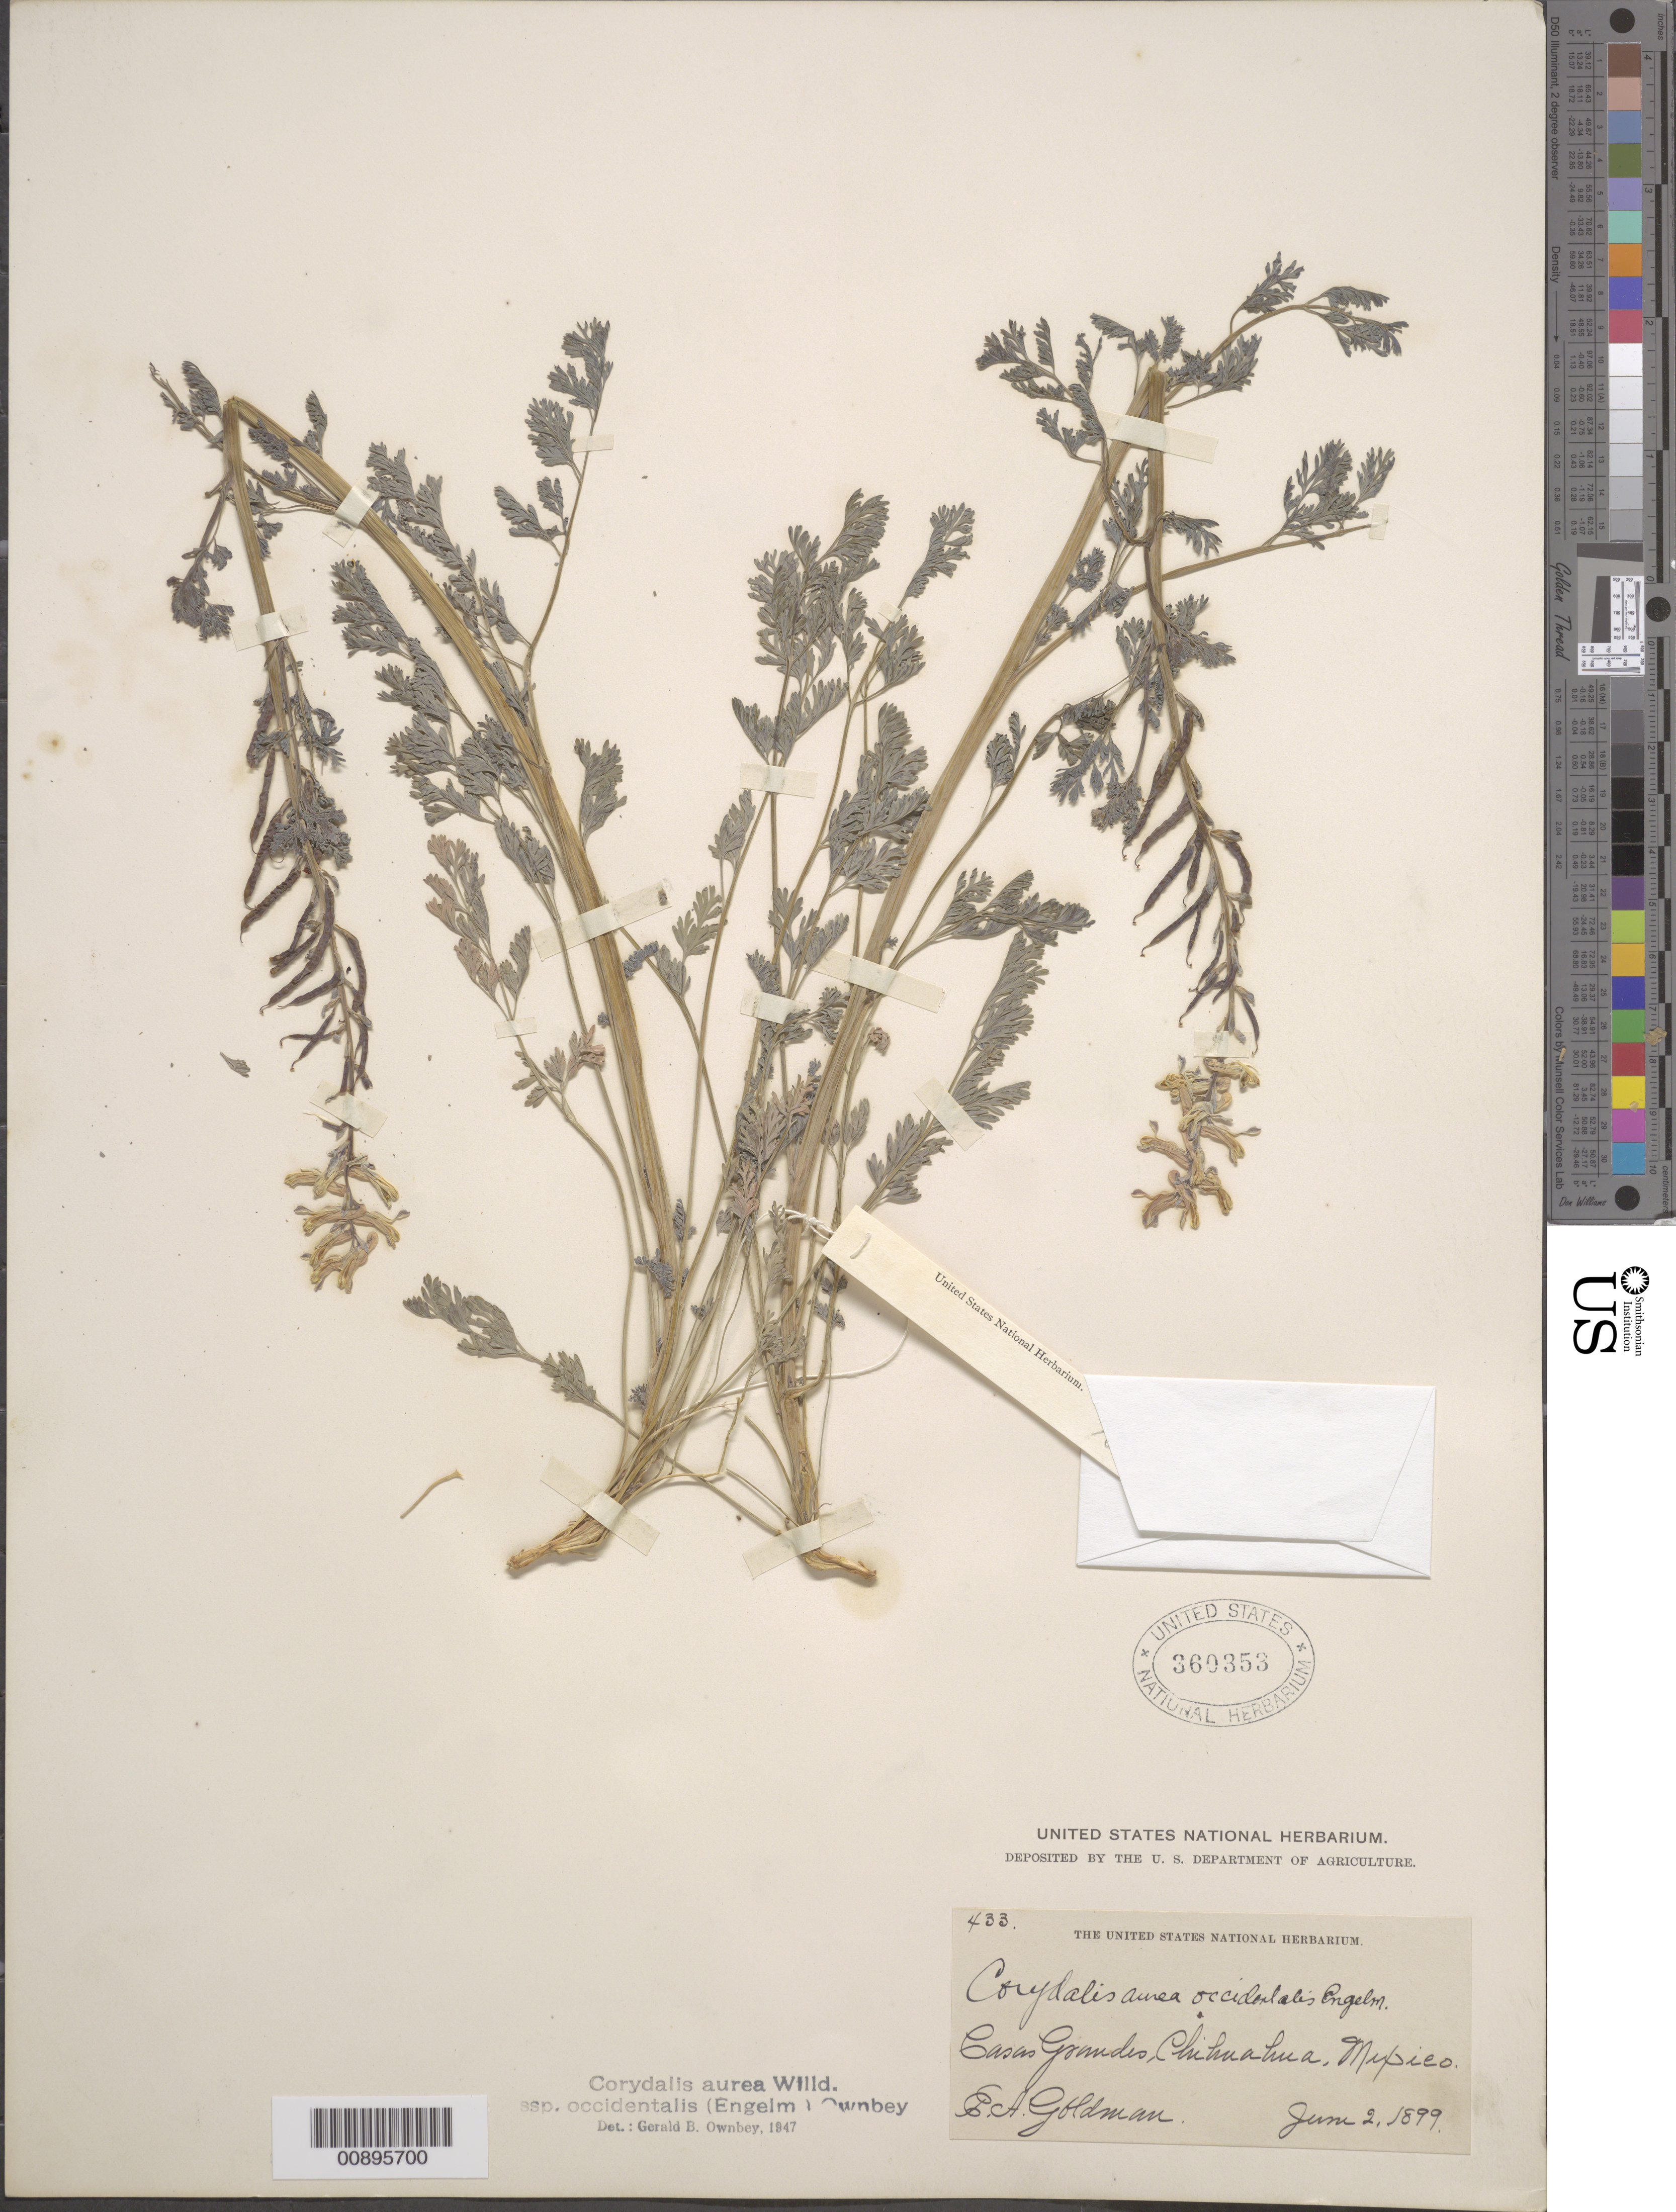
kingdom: Plantae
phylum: Tracheophyta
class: Magnoliopsida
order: Ranunculales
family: Papaveraceae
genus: Corydalis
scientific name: Corydalis aurea subsp. occidentalis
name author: Willd.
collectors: E. A. Goldman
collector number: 433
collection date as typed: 02 Jun 1899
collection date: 1899-06-02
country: Mexico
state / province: Chihuahua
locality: Casas Grandes, Chihuahua.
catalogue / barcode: US 360353